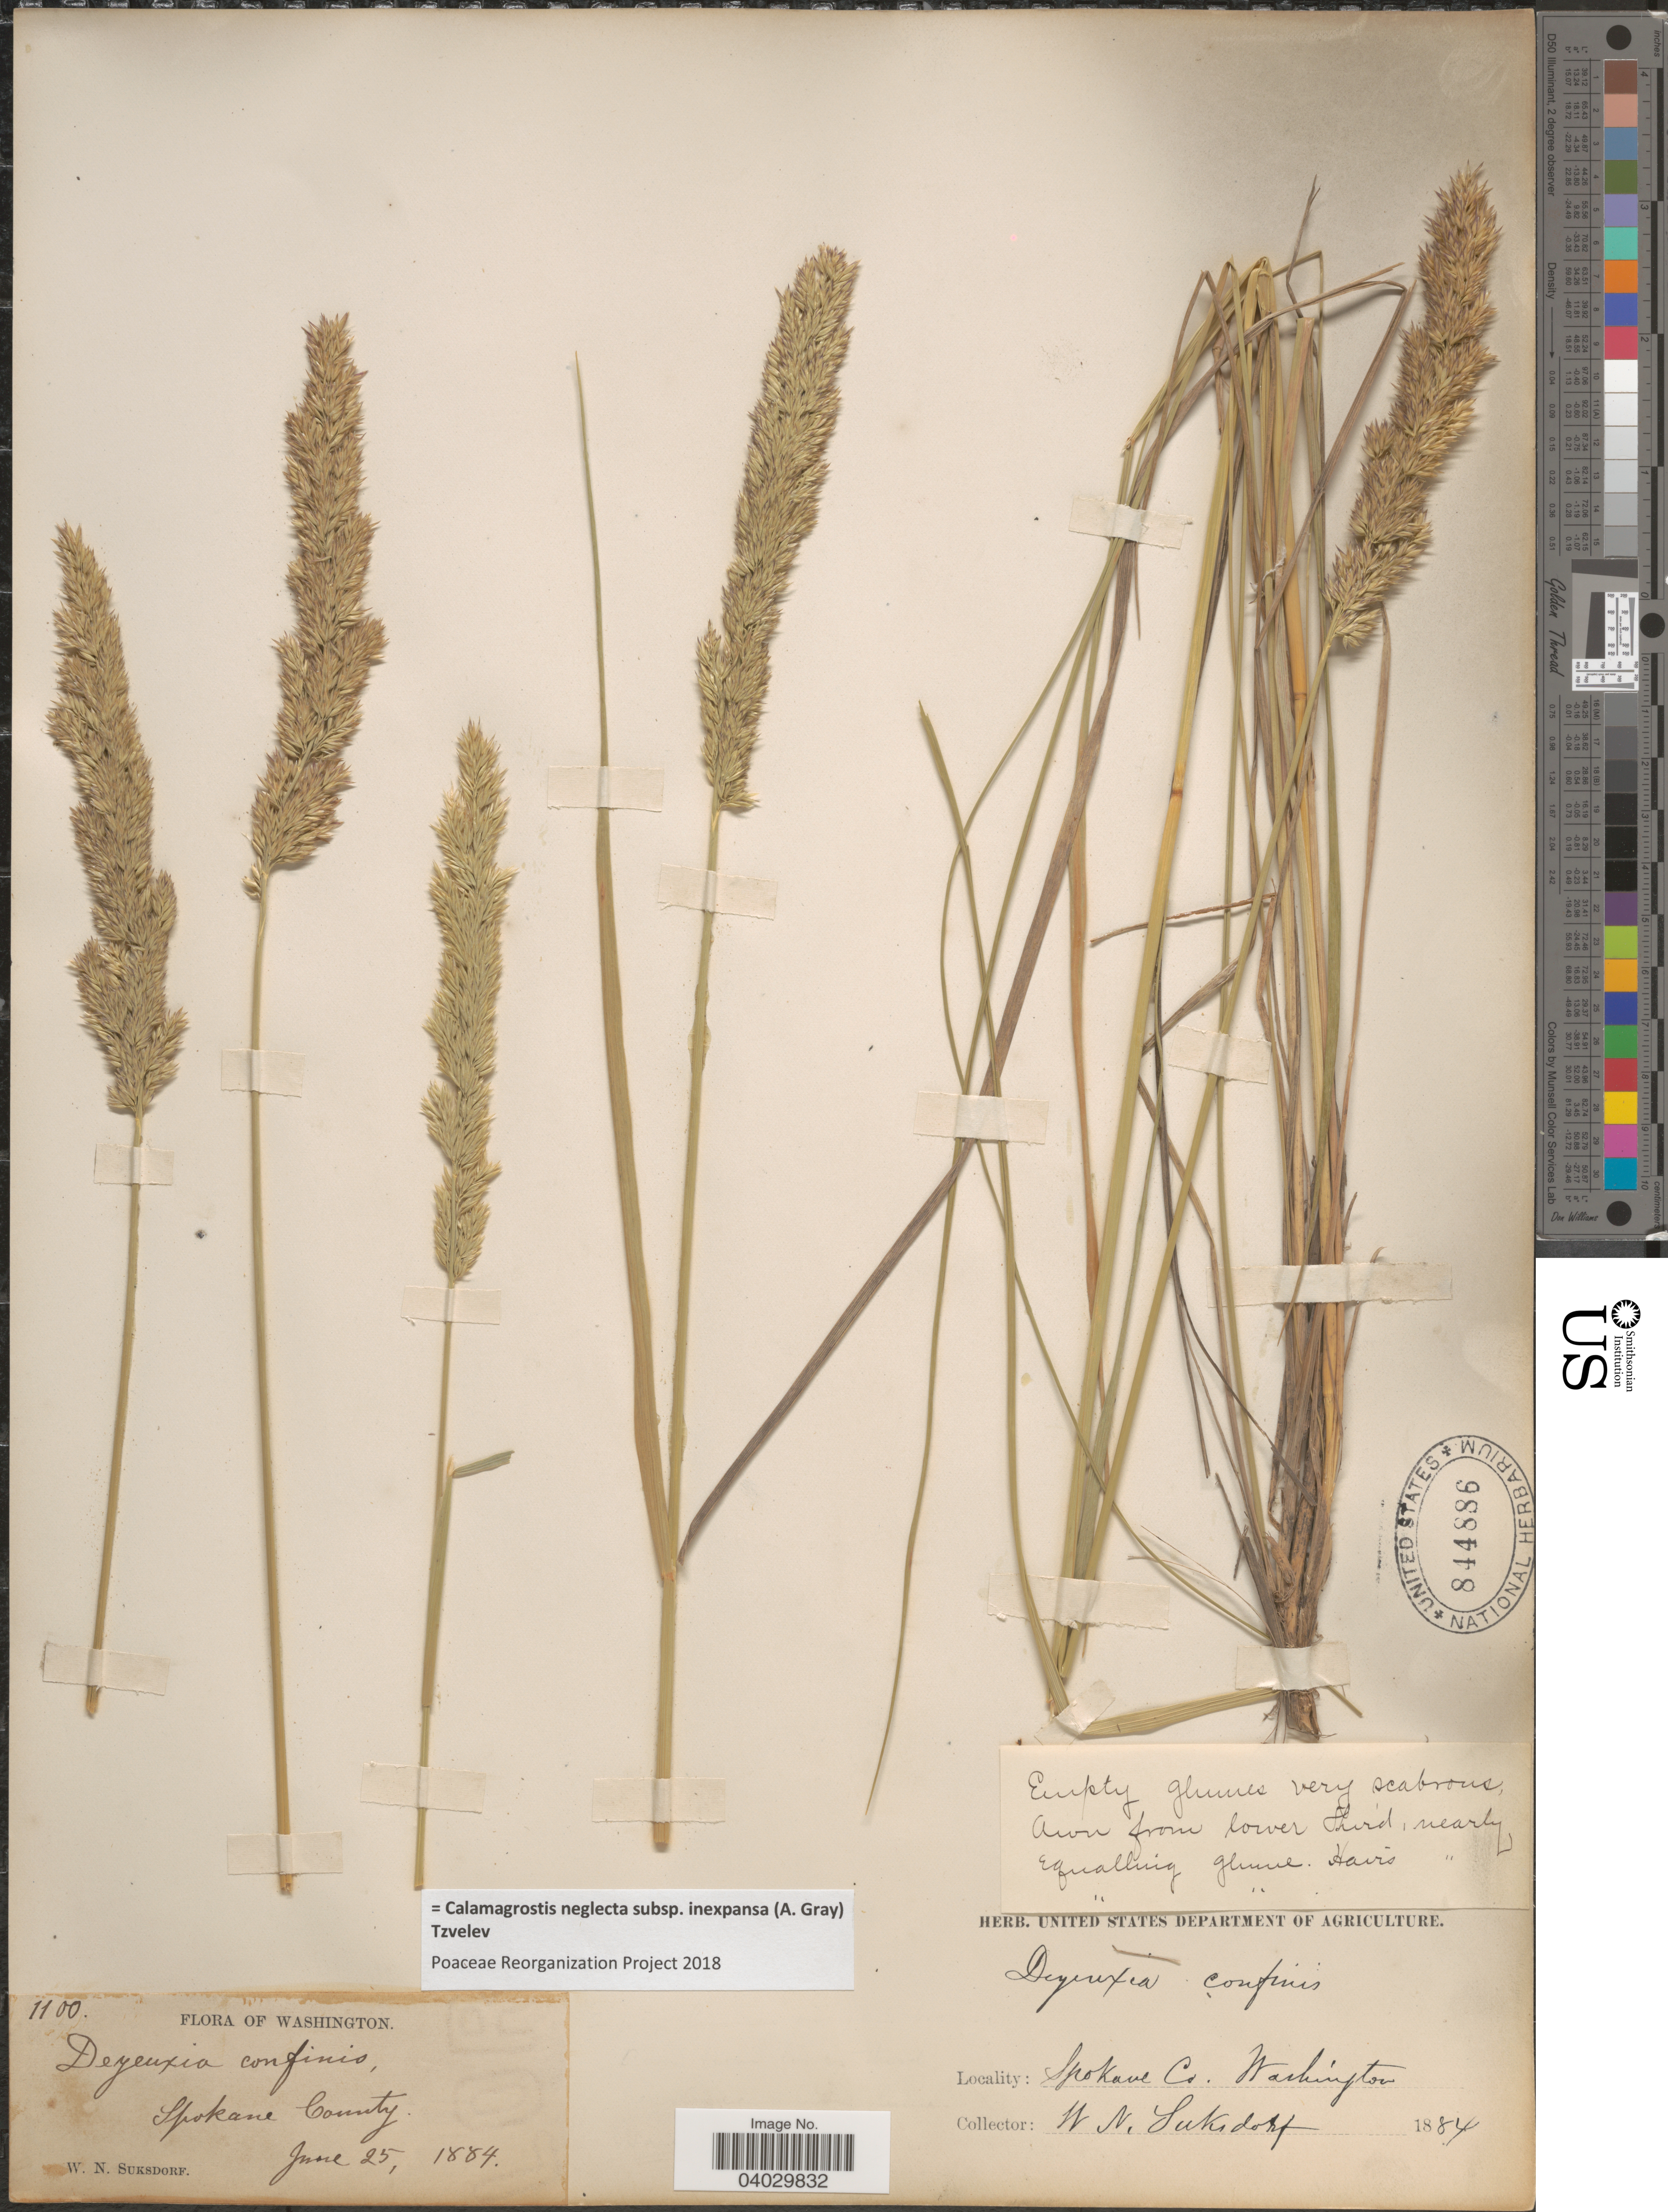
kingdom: Plantae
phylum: Tracheophyta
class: Liliopsida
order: Poales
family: Poaceae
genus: Calamagrostis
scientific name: Calamagrostis neglecta subsp. inexpansa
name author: (A. Gray) Tzvelev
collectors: W. N. Suksdorf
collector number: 1100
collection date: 1884-06-25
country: United States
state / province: Washington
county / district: Spokane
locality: Spokane County.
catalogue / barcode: US 844886